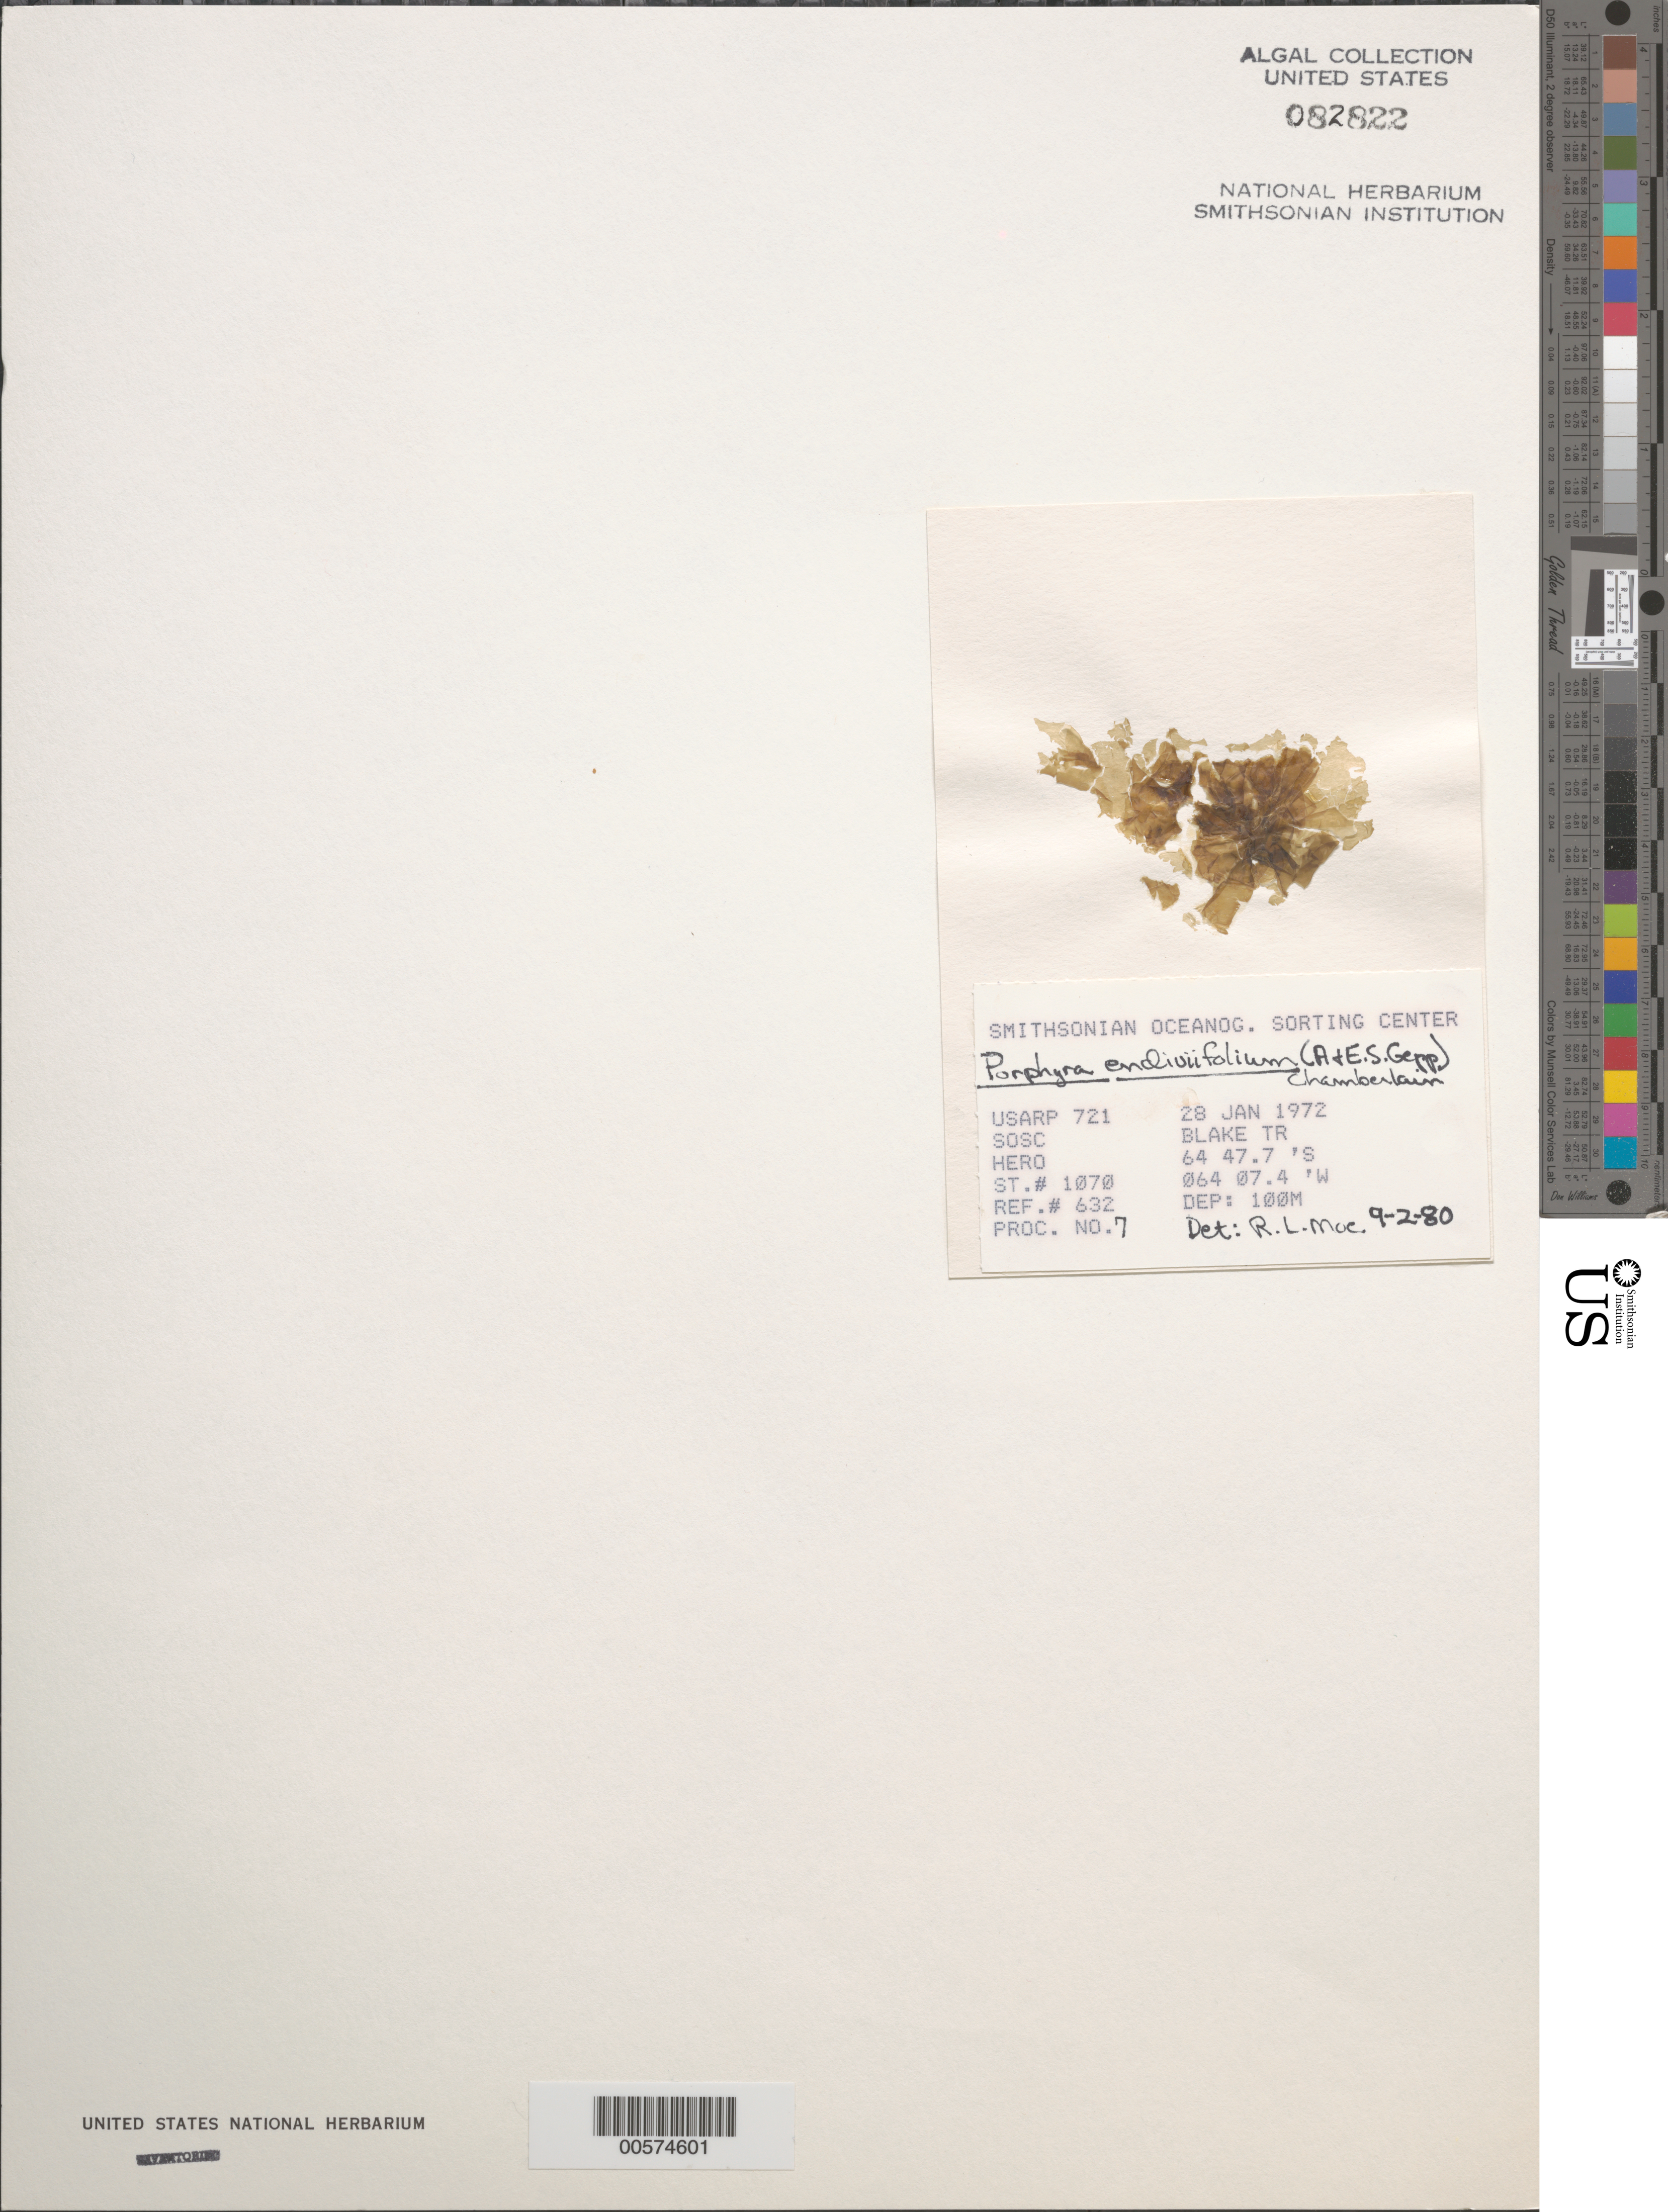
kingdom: Plantae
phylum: Rhodophyta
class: Bangiophyceae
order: Bangiales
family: Bangiaceae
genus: Pyropia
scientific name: Pyropia endiviifolia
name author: (A. Gepp & E. Gepp) H. G. Choi & M.S. Hwang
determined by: Algae name updating Project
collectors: SOSC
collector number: Station 1070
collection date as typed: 28 Jan 1972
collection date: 1972-01-28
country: Antarctica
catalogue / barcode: US 82822